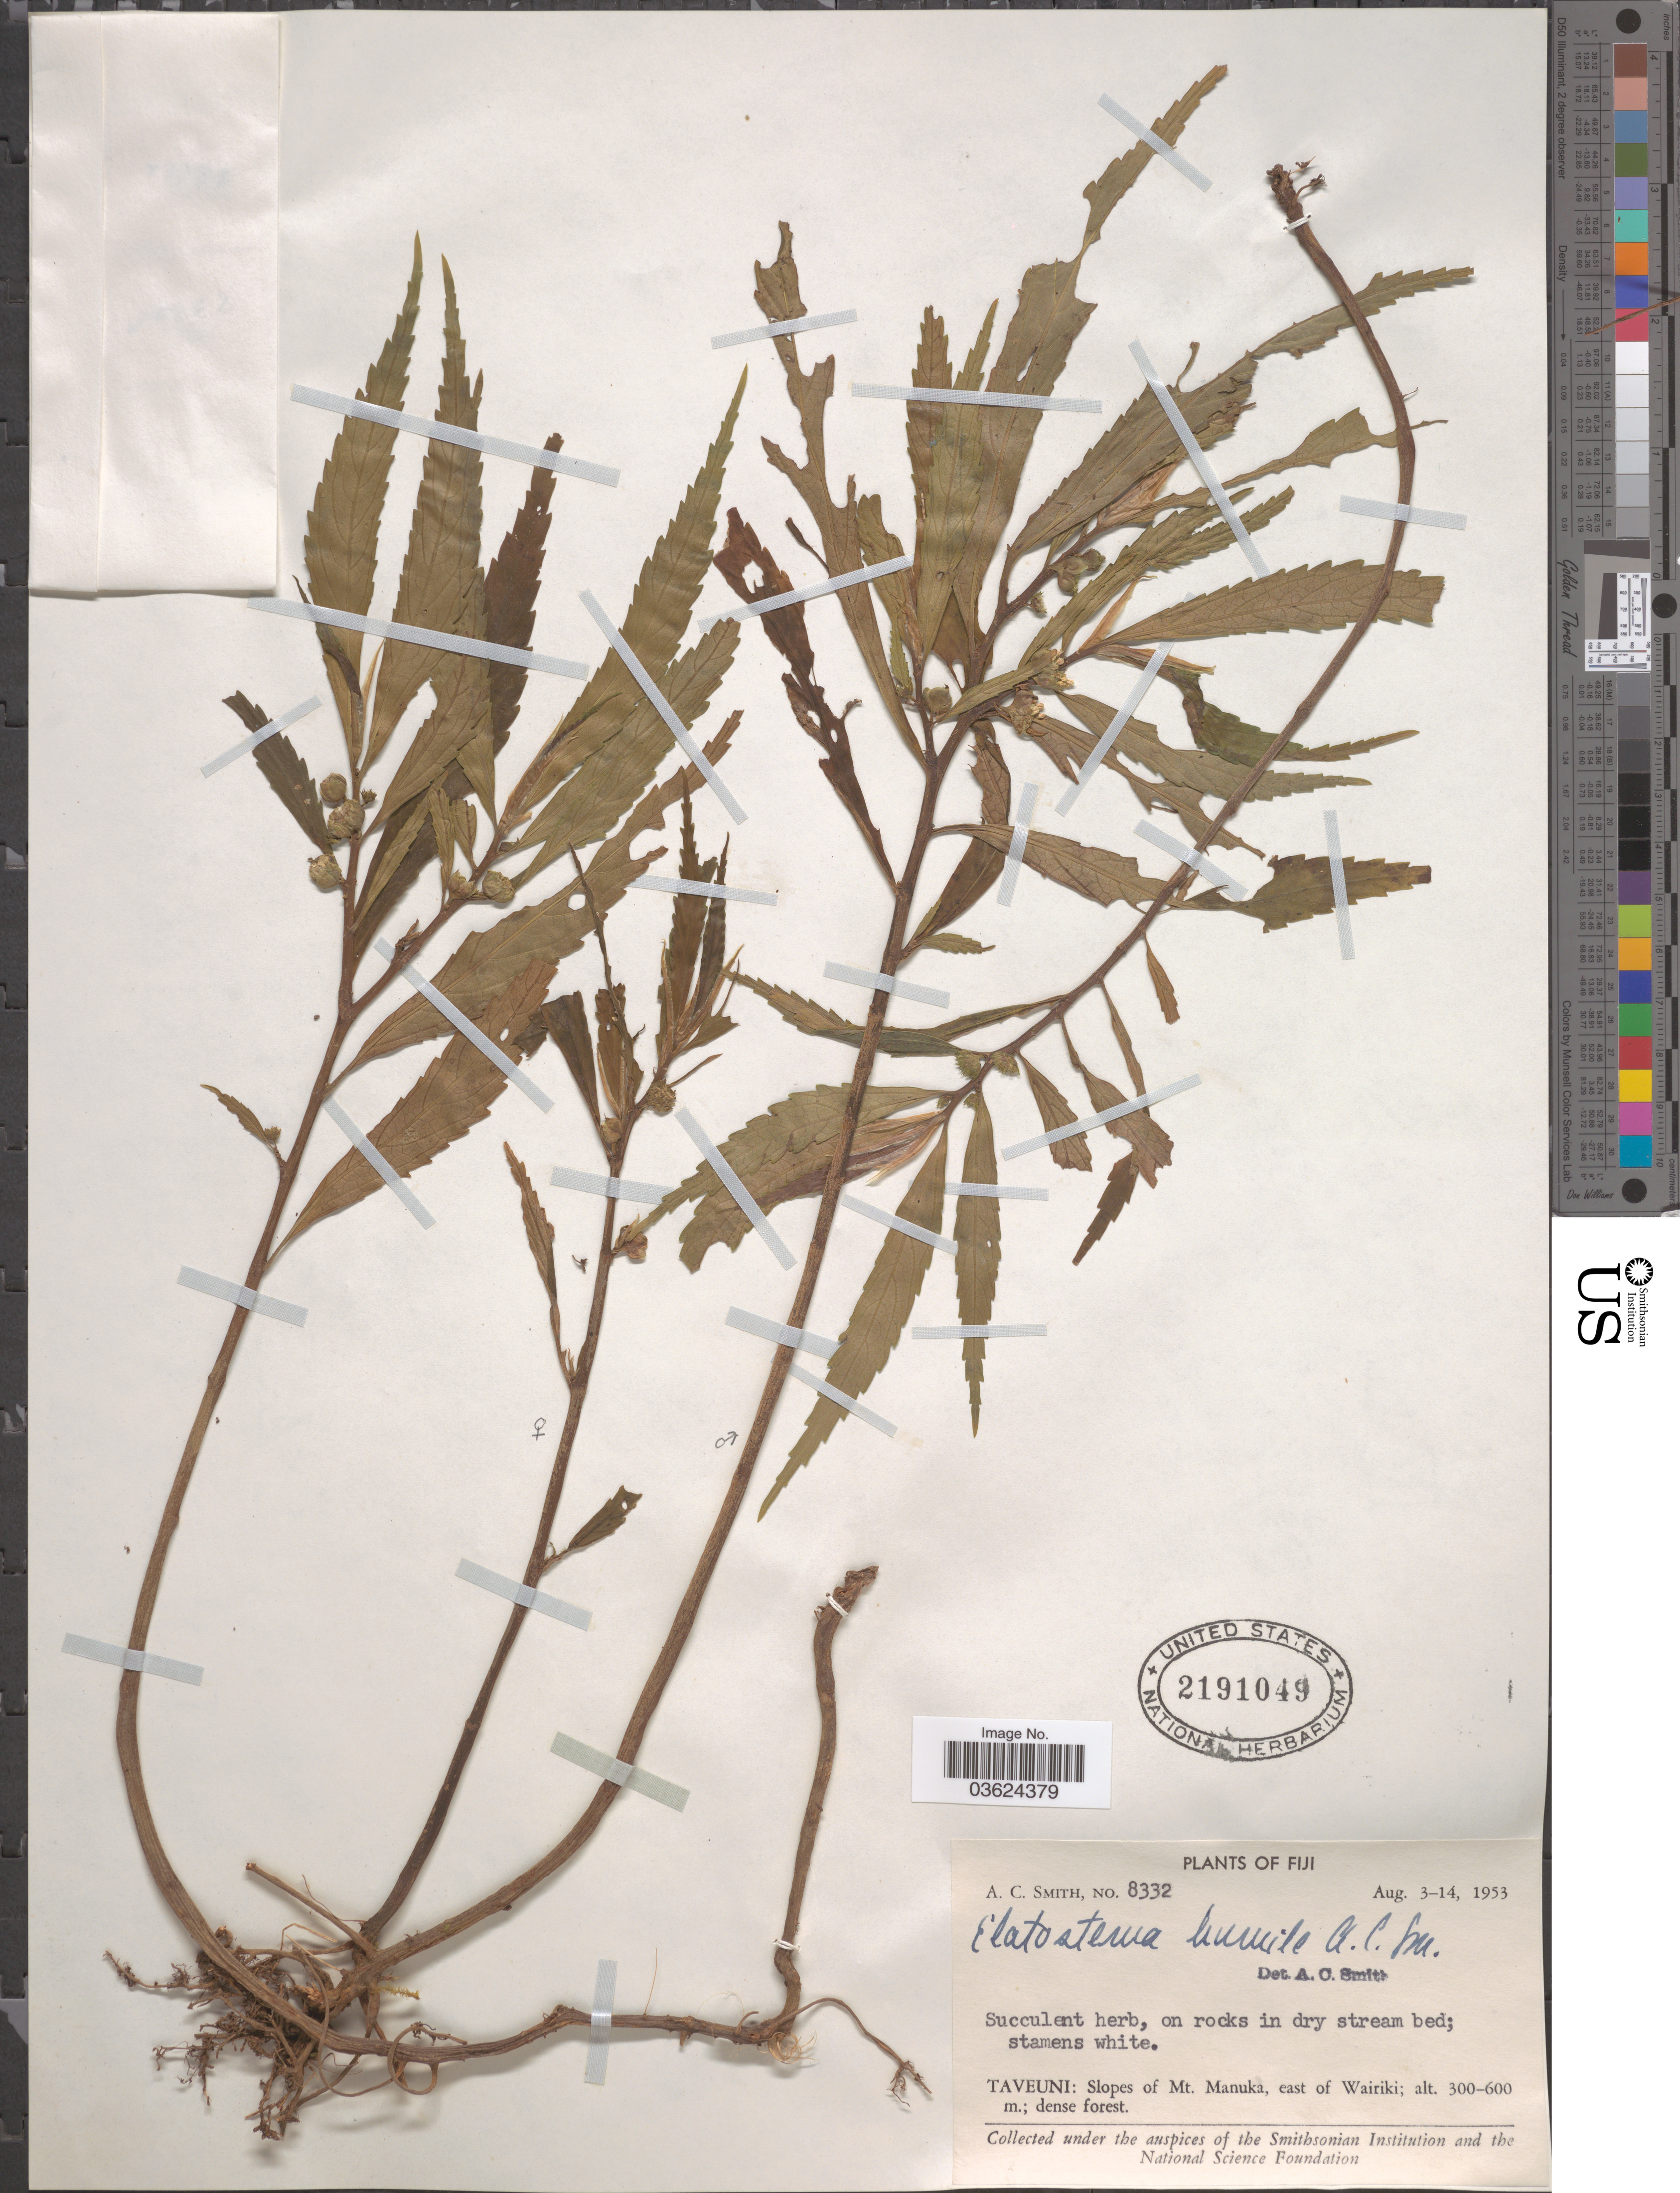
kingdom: Plantae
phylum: Tracheophyta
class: Magnoliopsida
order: Rosales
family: Urticaceae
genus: Elatostema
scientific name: Elatostema humile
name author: A.C. Sm.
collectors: A. C. Smith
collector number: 8332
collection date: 1953-08-03/1953-08-14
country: Fiji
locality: Taveuni: Slopes of Mt. Manuka, east of Wairiki.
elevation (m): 300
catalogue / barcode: US 2191049